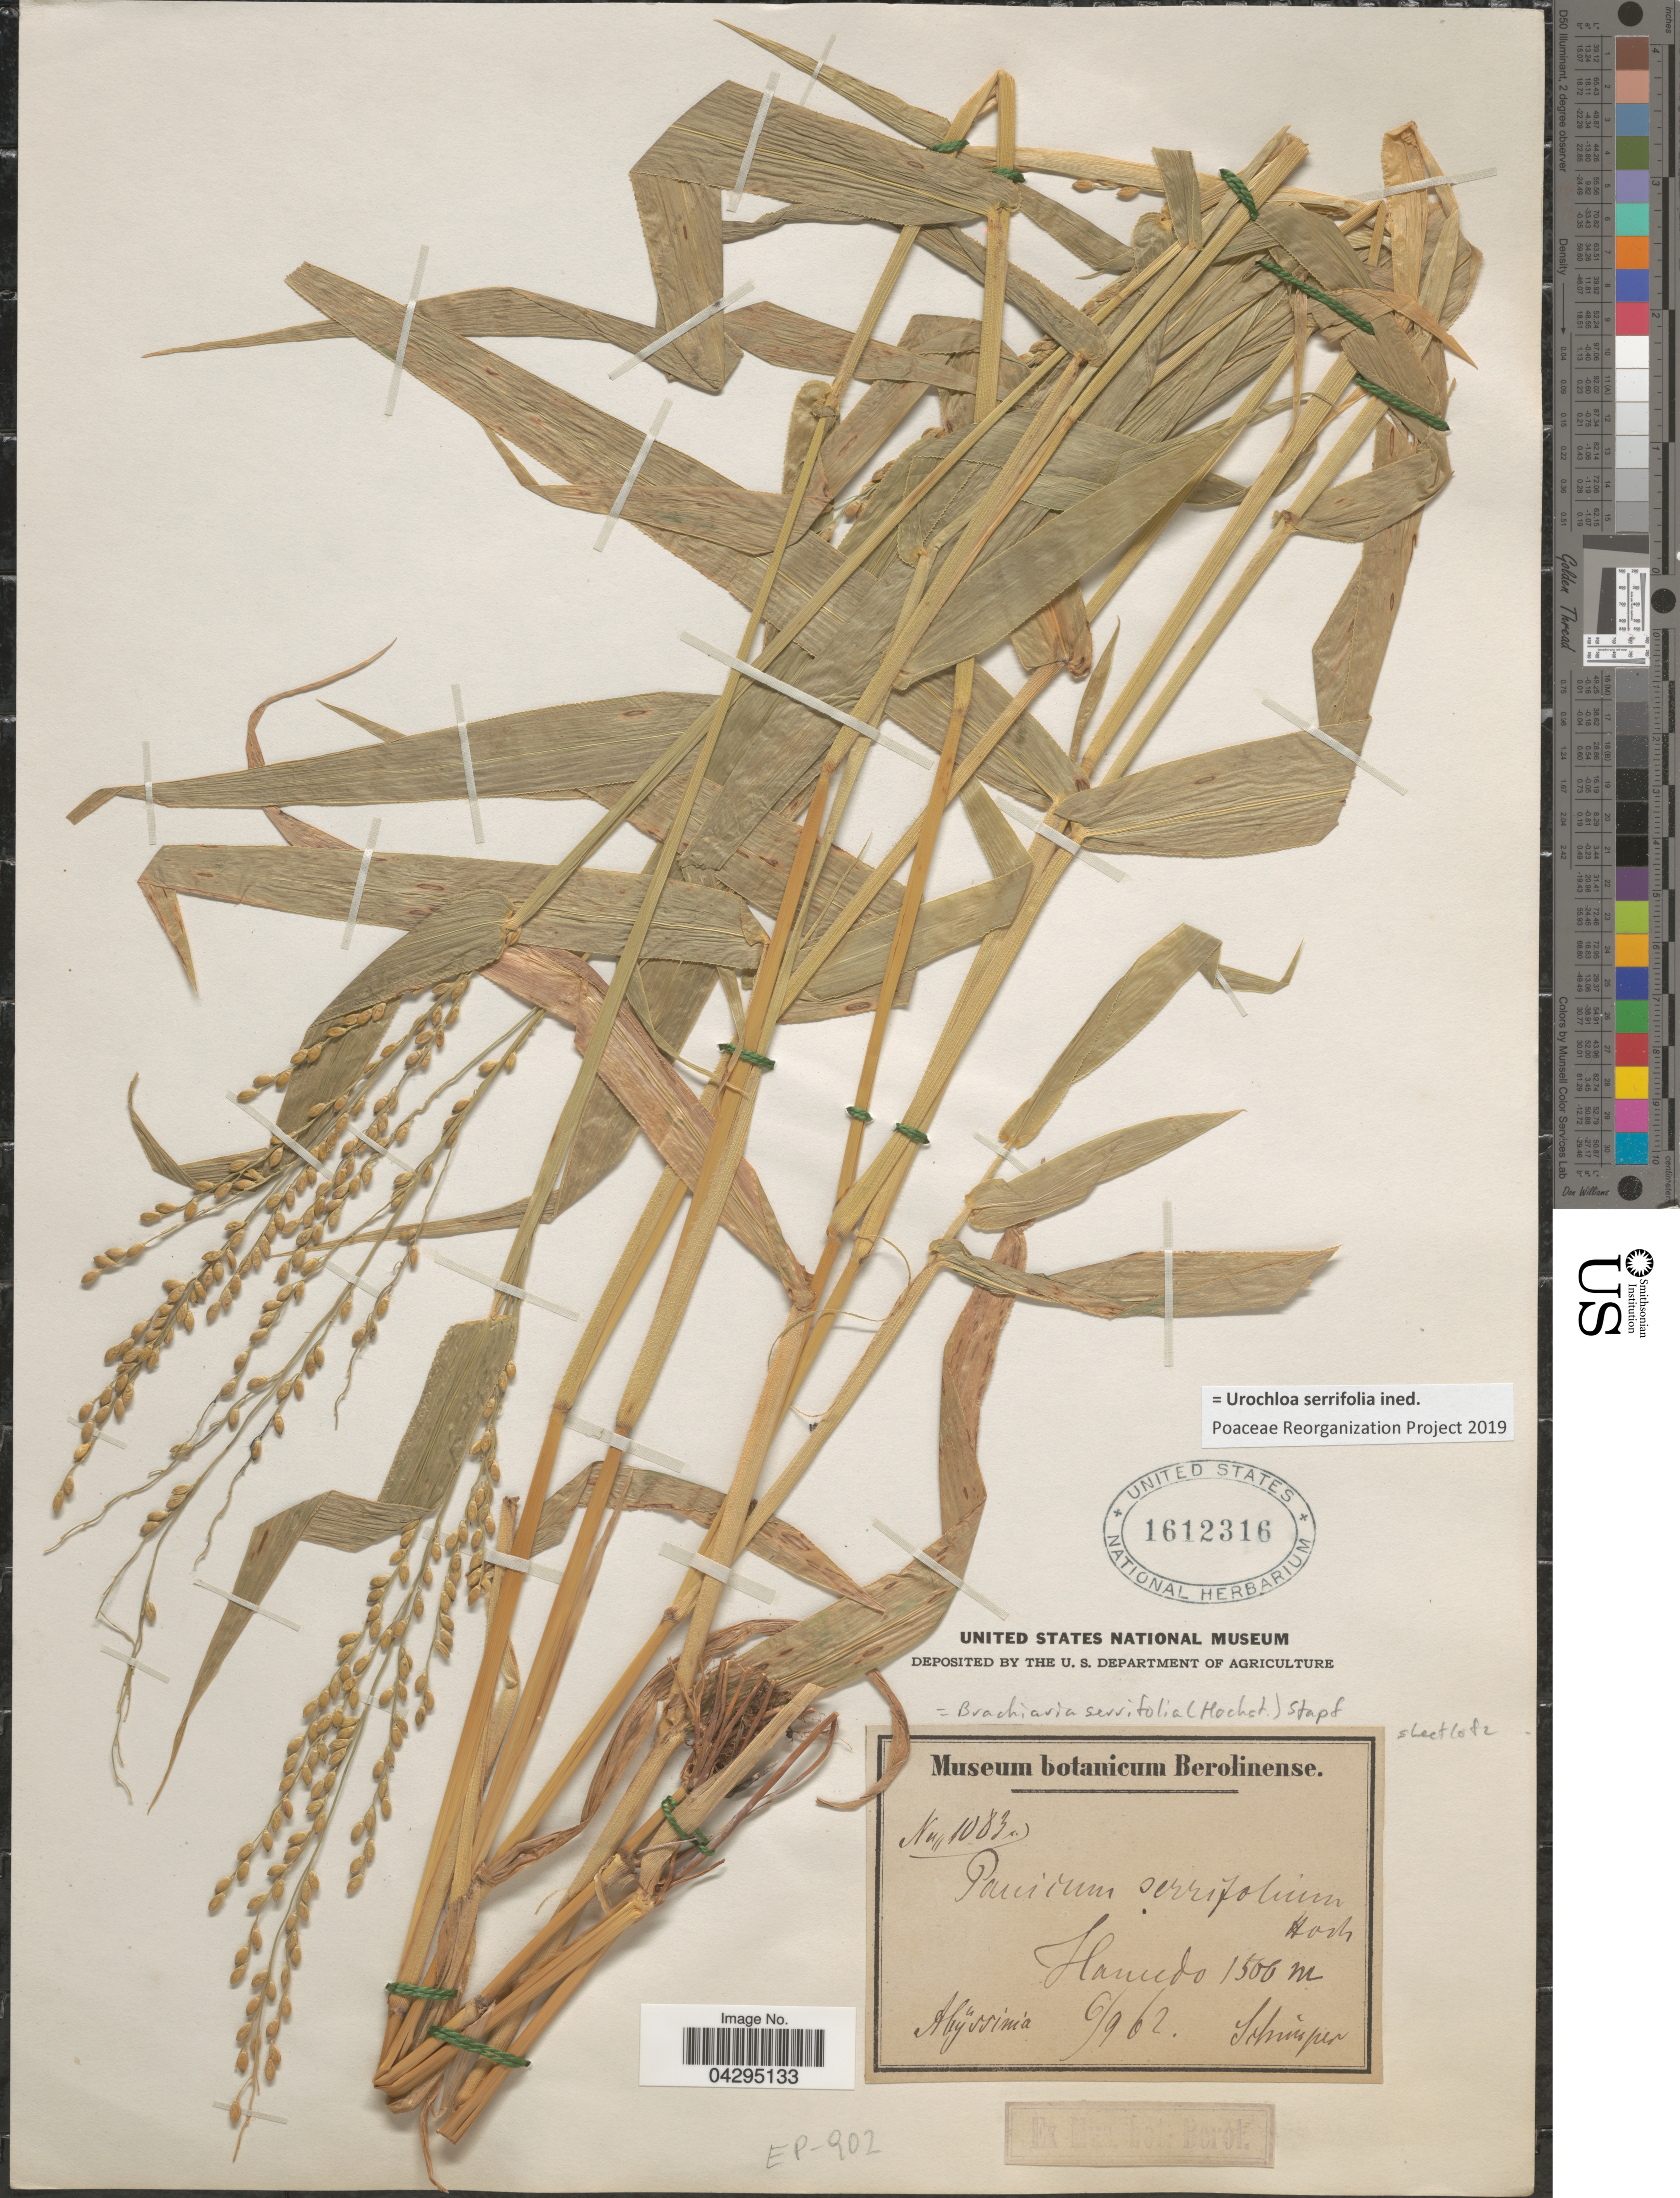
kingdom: Plantae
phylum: Tracheophyta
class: Liliopsida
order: Poales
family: Poaceae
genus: Urochloa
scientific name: Urochloa serrifolia ined.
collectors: -. Schimper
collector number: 1083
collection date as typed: Transcribed d/m/y: 6/9/62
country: Ethiopia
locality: Hamedo. Abyssinia.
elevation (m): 1500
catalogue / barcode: US 1612316